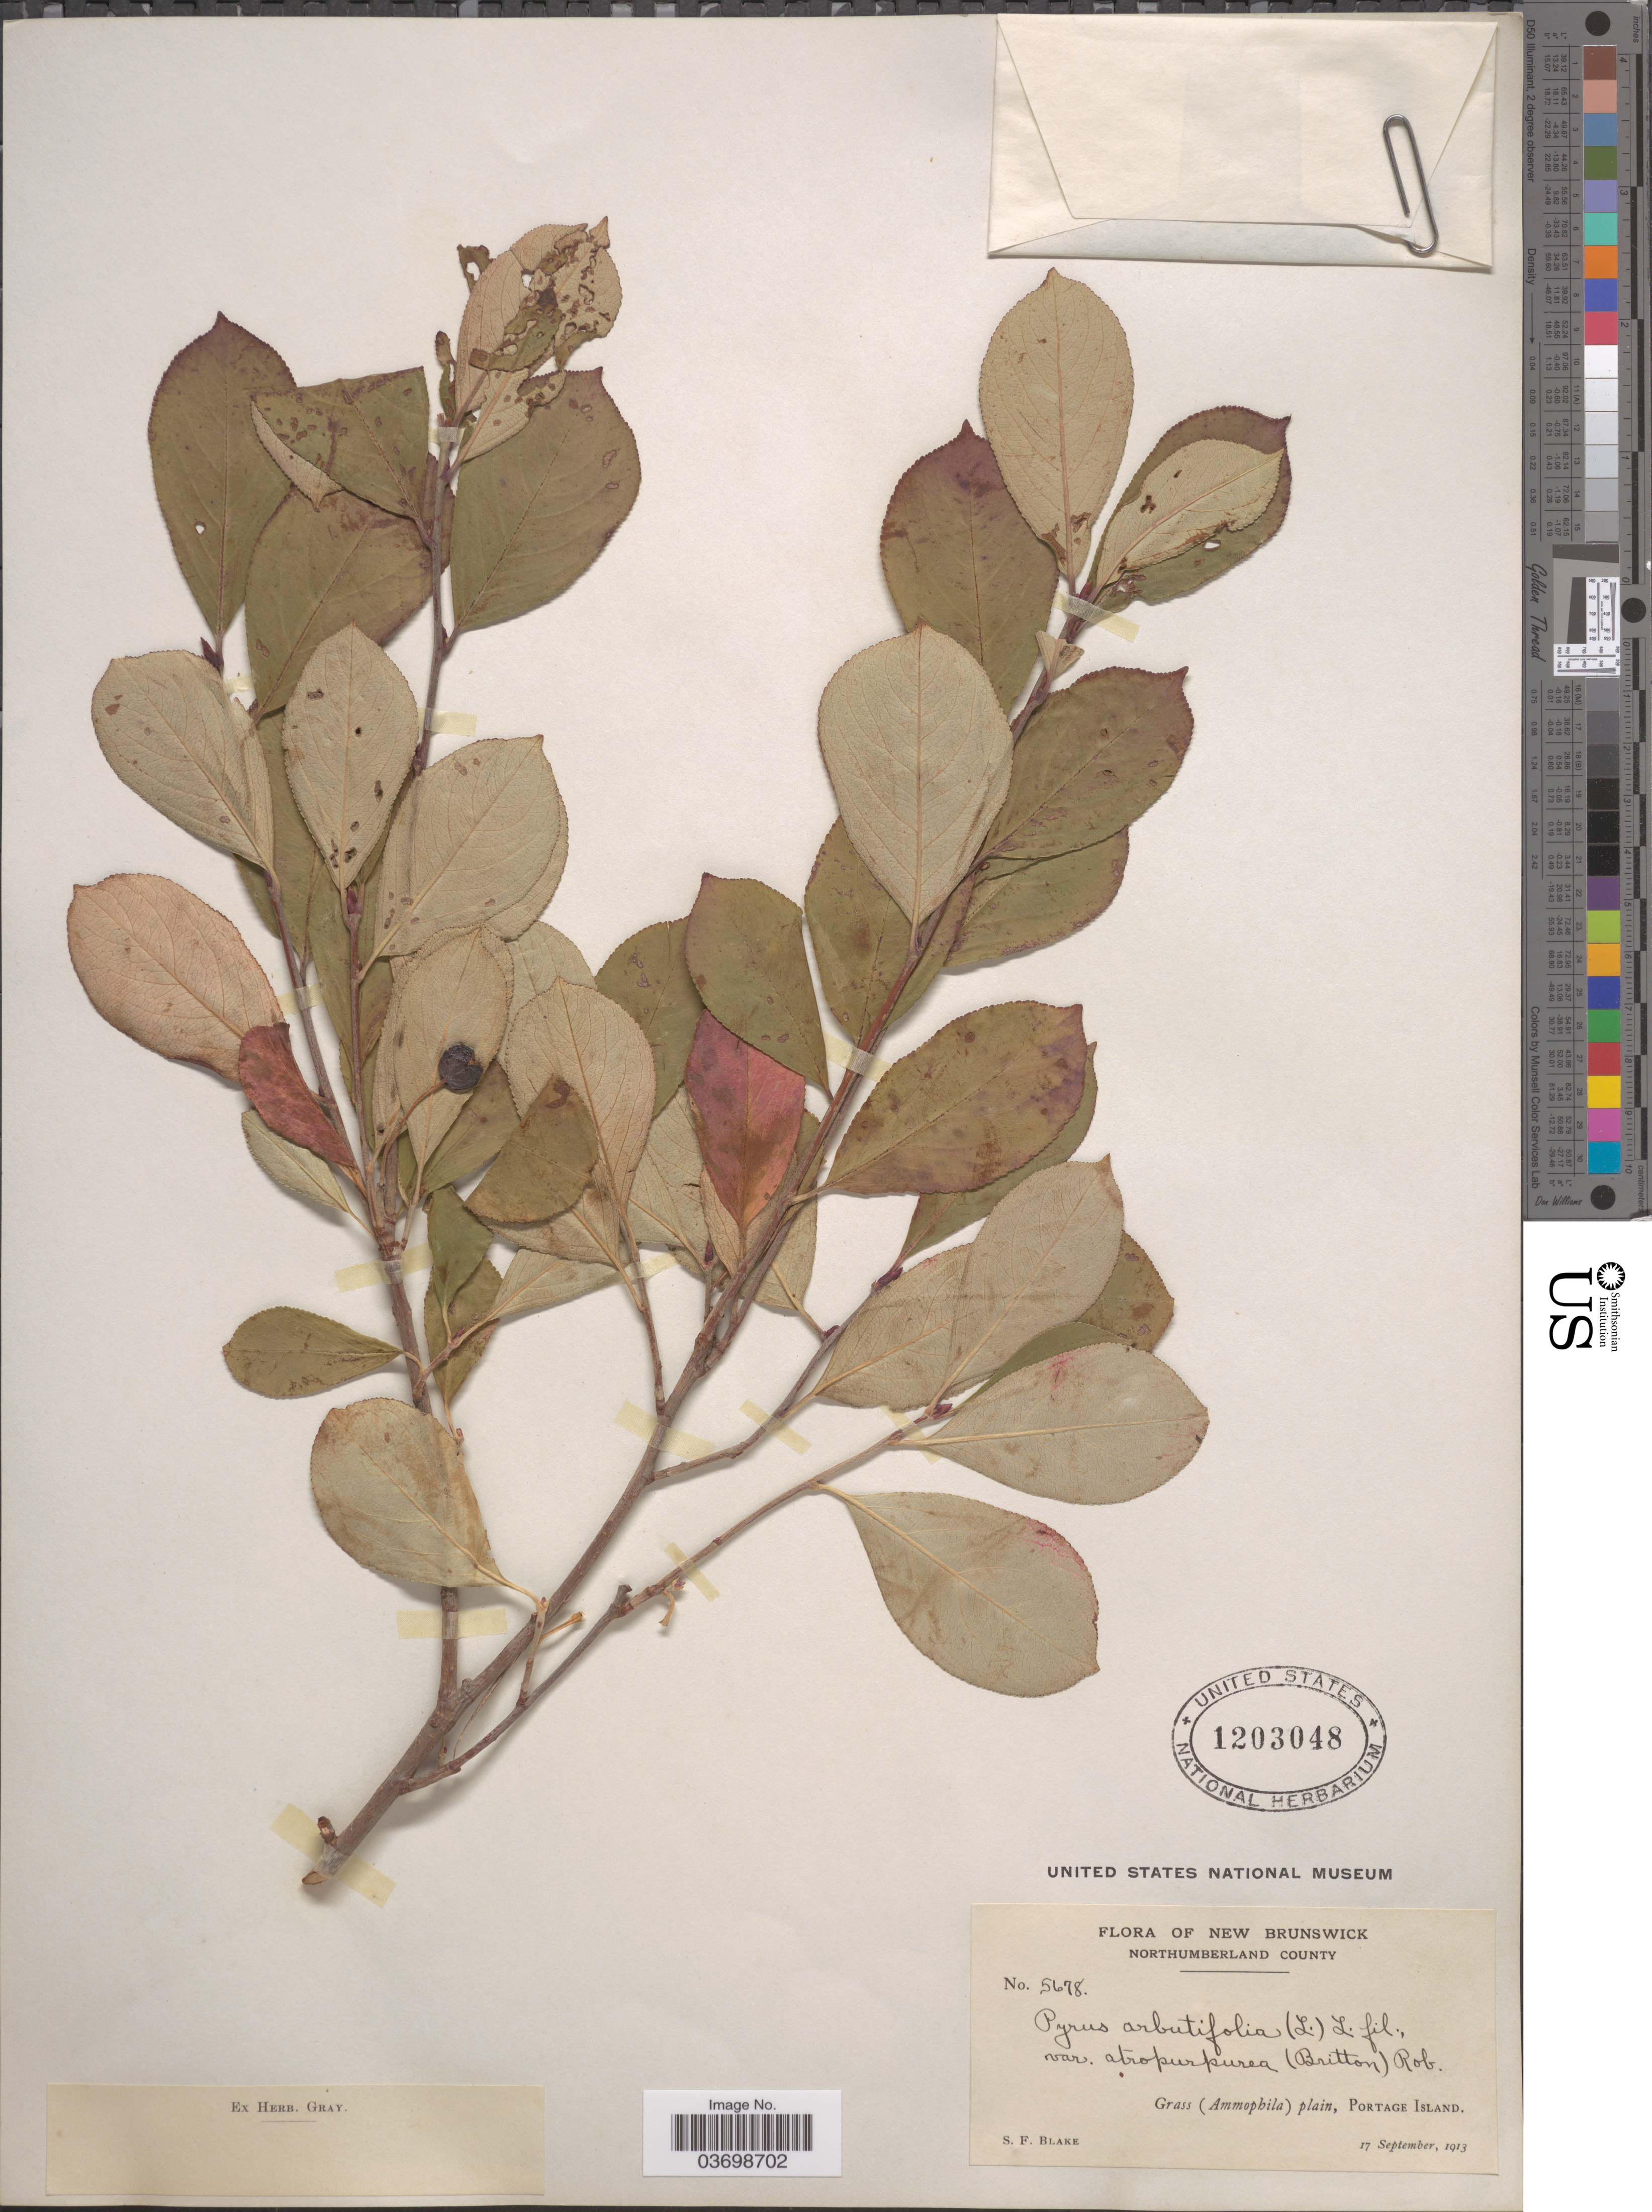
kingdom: Plantae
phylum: Tracheophyta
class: Magnoliopsida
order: Rosales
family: Rosaceae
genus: Aronia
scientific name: Aronia x prunifolia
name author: (Marshall) Rehder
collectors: S. Blake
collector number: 5678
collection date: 1913-09-17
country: Canada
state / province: New Brunswick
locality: Northumberland County. Portage Island.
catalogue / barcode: US 1203048